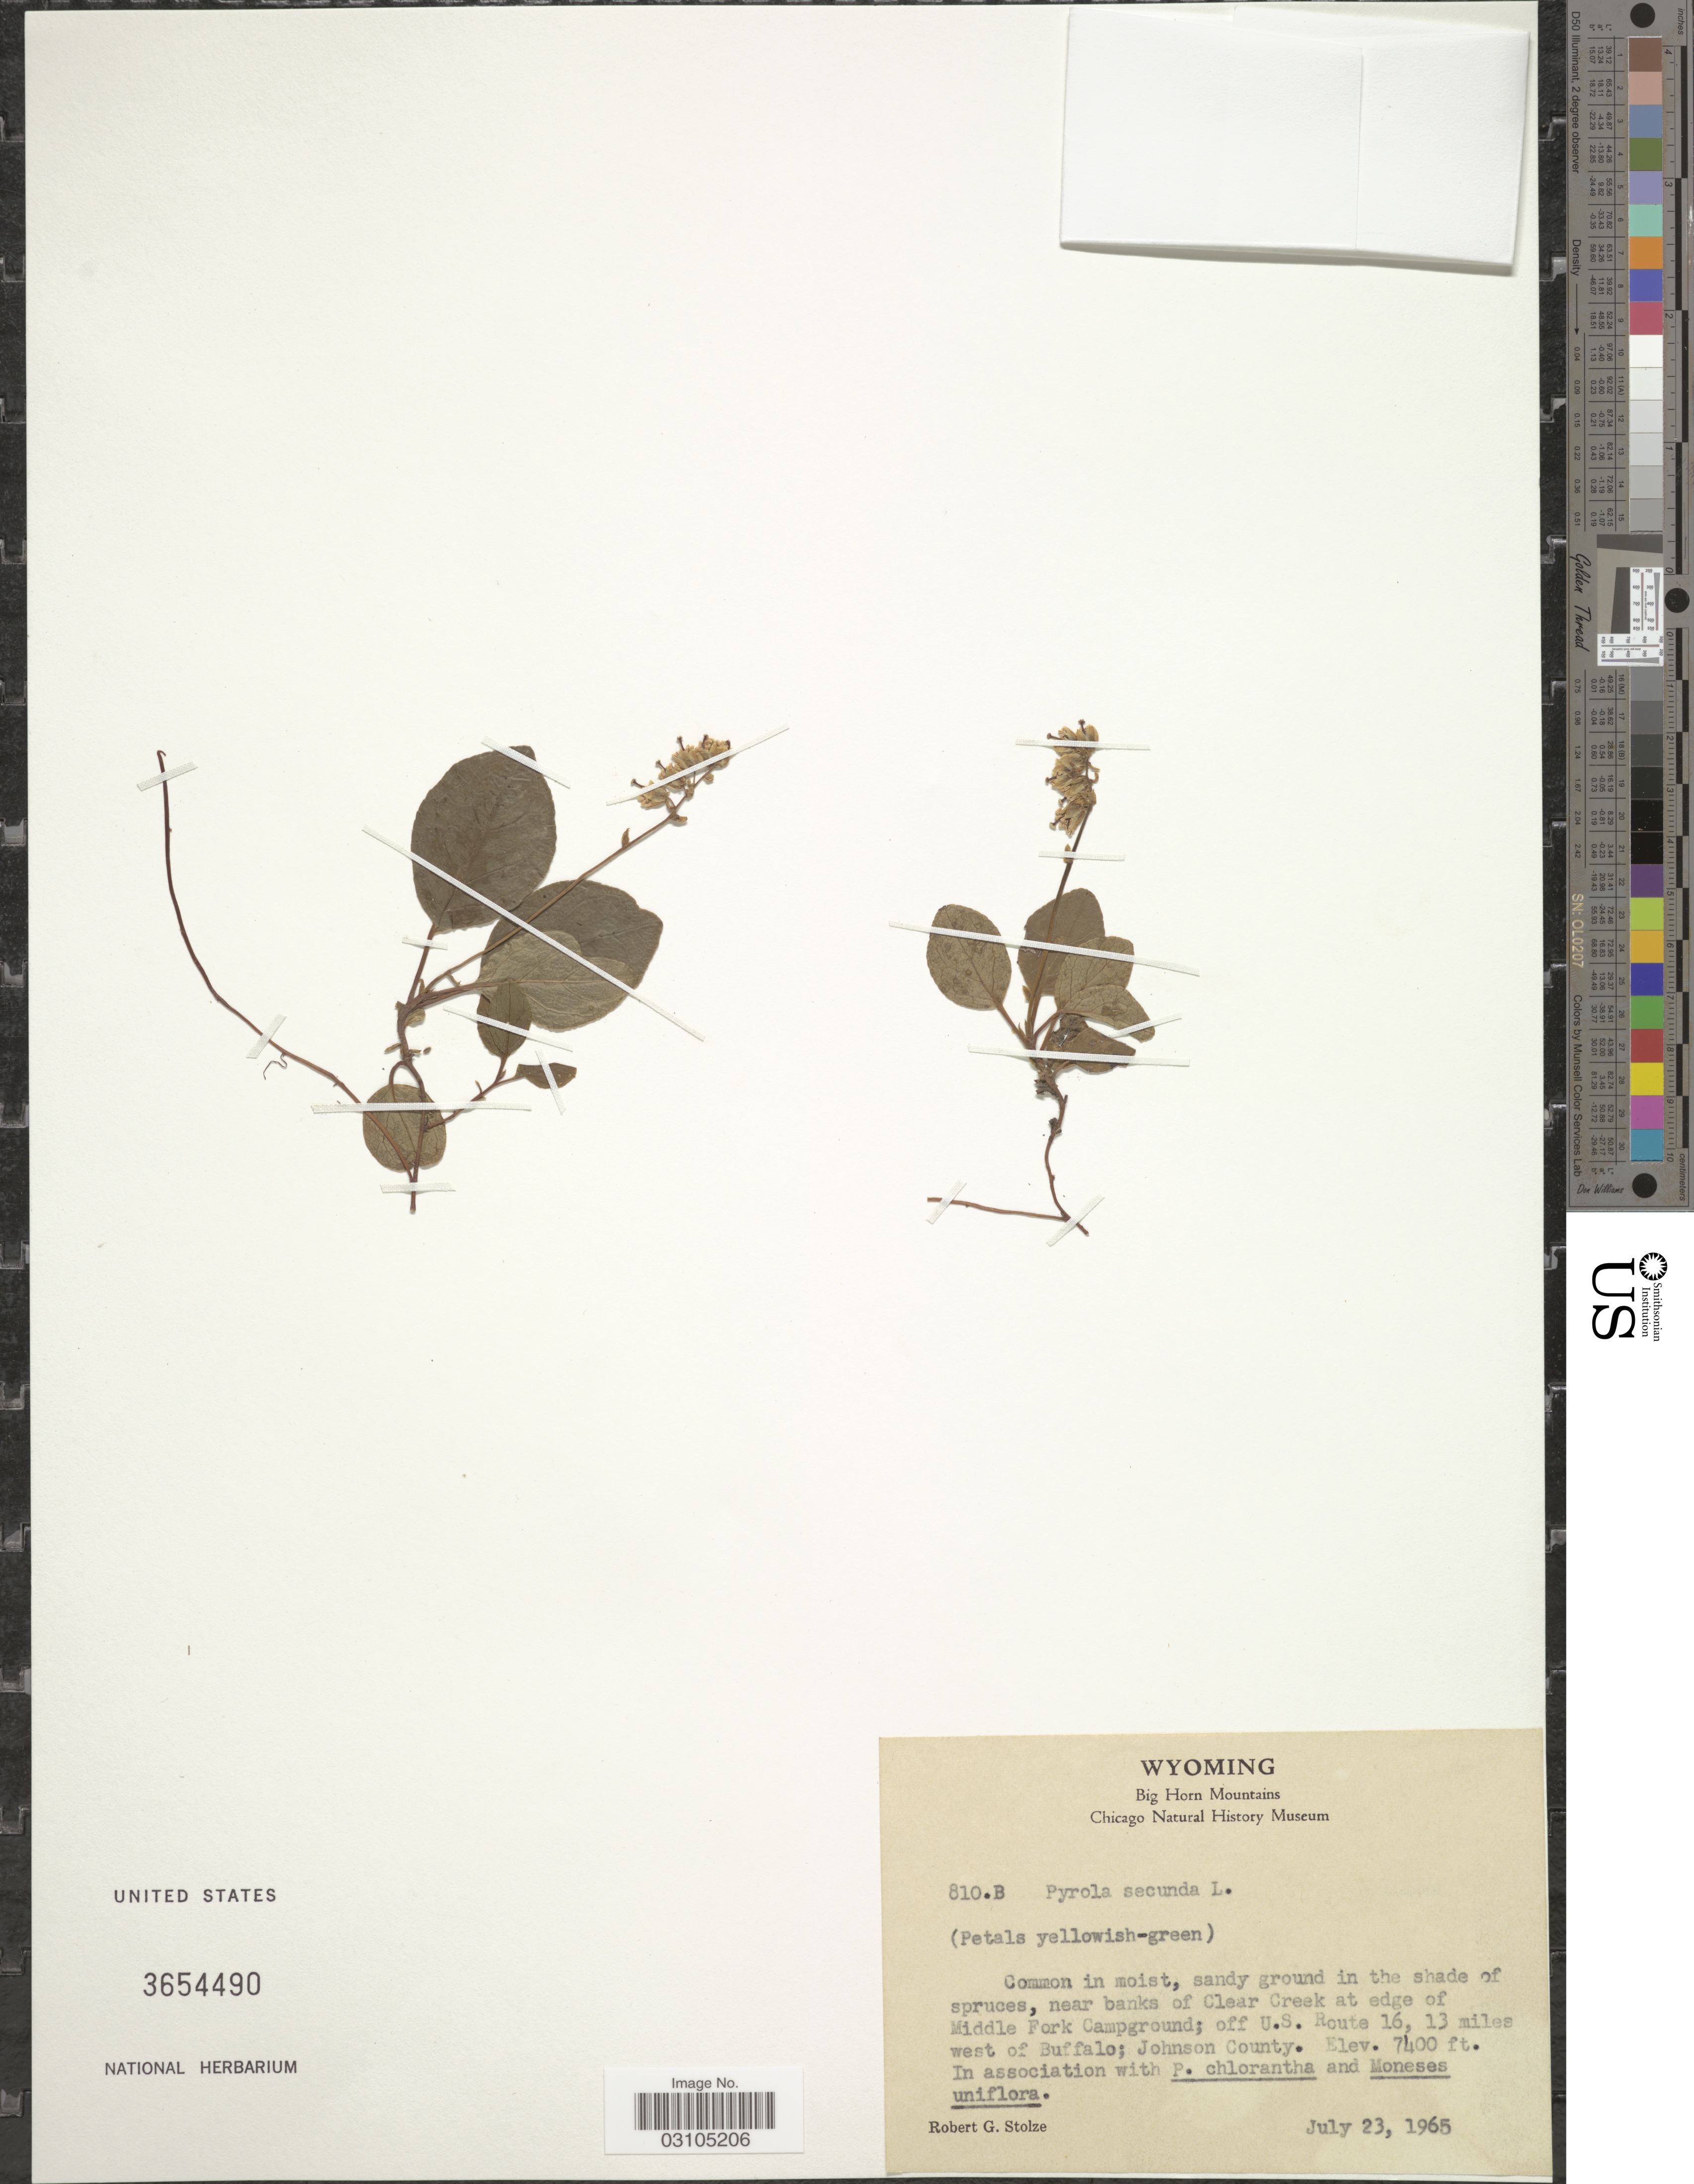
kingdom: Plantae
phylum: Tracheophyta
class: Magnoliopsida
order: Ericales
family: Ericaceae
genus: Orthilia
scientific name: Orthilia secunda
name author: (L.) House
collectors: R. G. Stolze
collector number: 810B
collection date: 1965-07-23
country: United States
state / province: Wyoming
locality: Near banks of Clear Creek at edge of Middle Fork Campground; off U.S. Route 16, 13 miles west of Buffalo; Johnston County.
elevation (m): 2256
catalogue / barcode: US 3654490